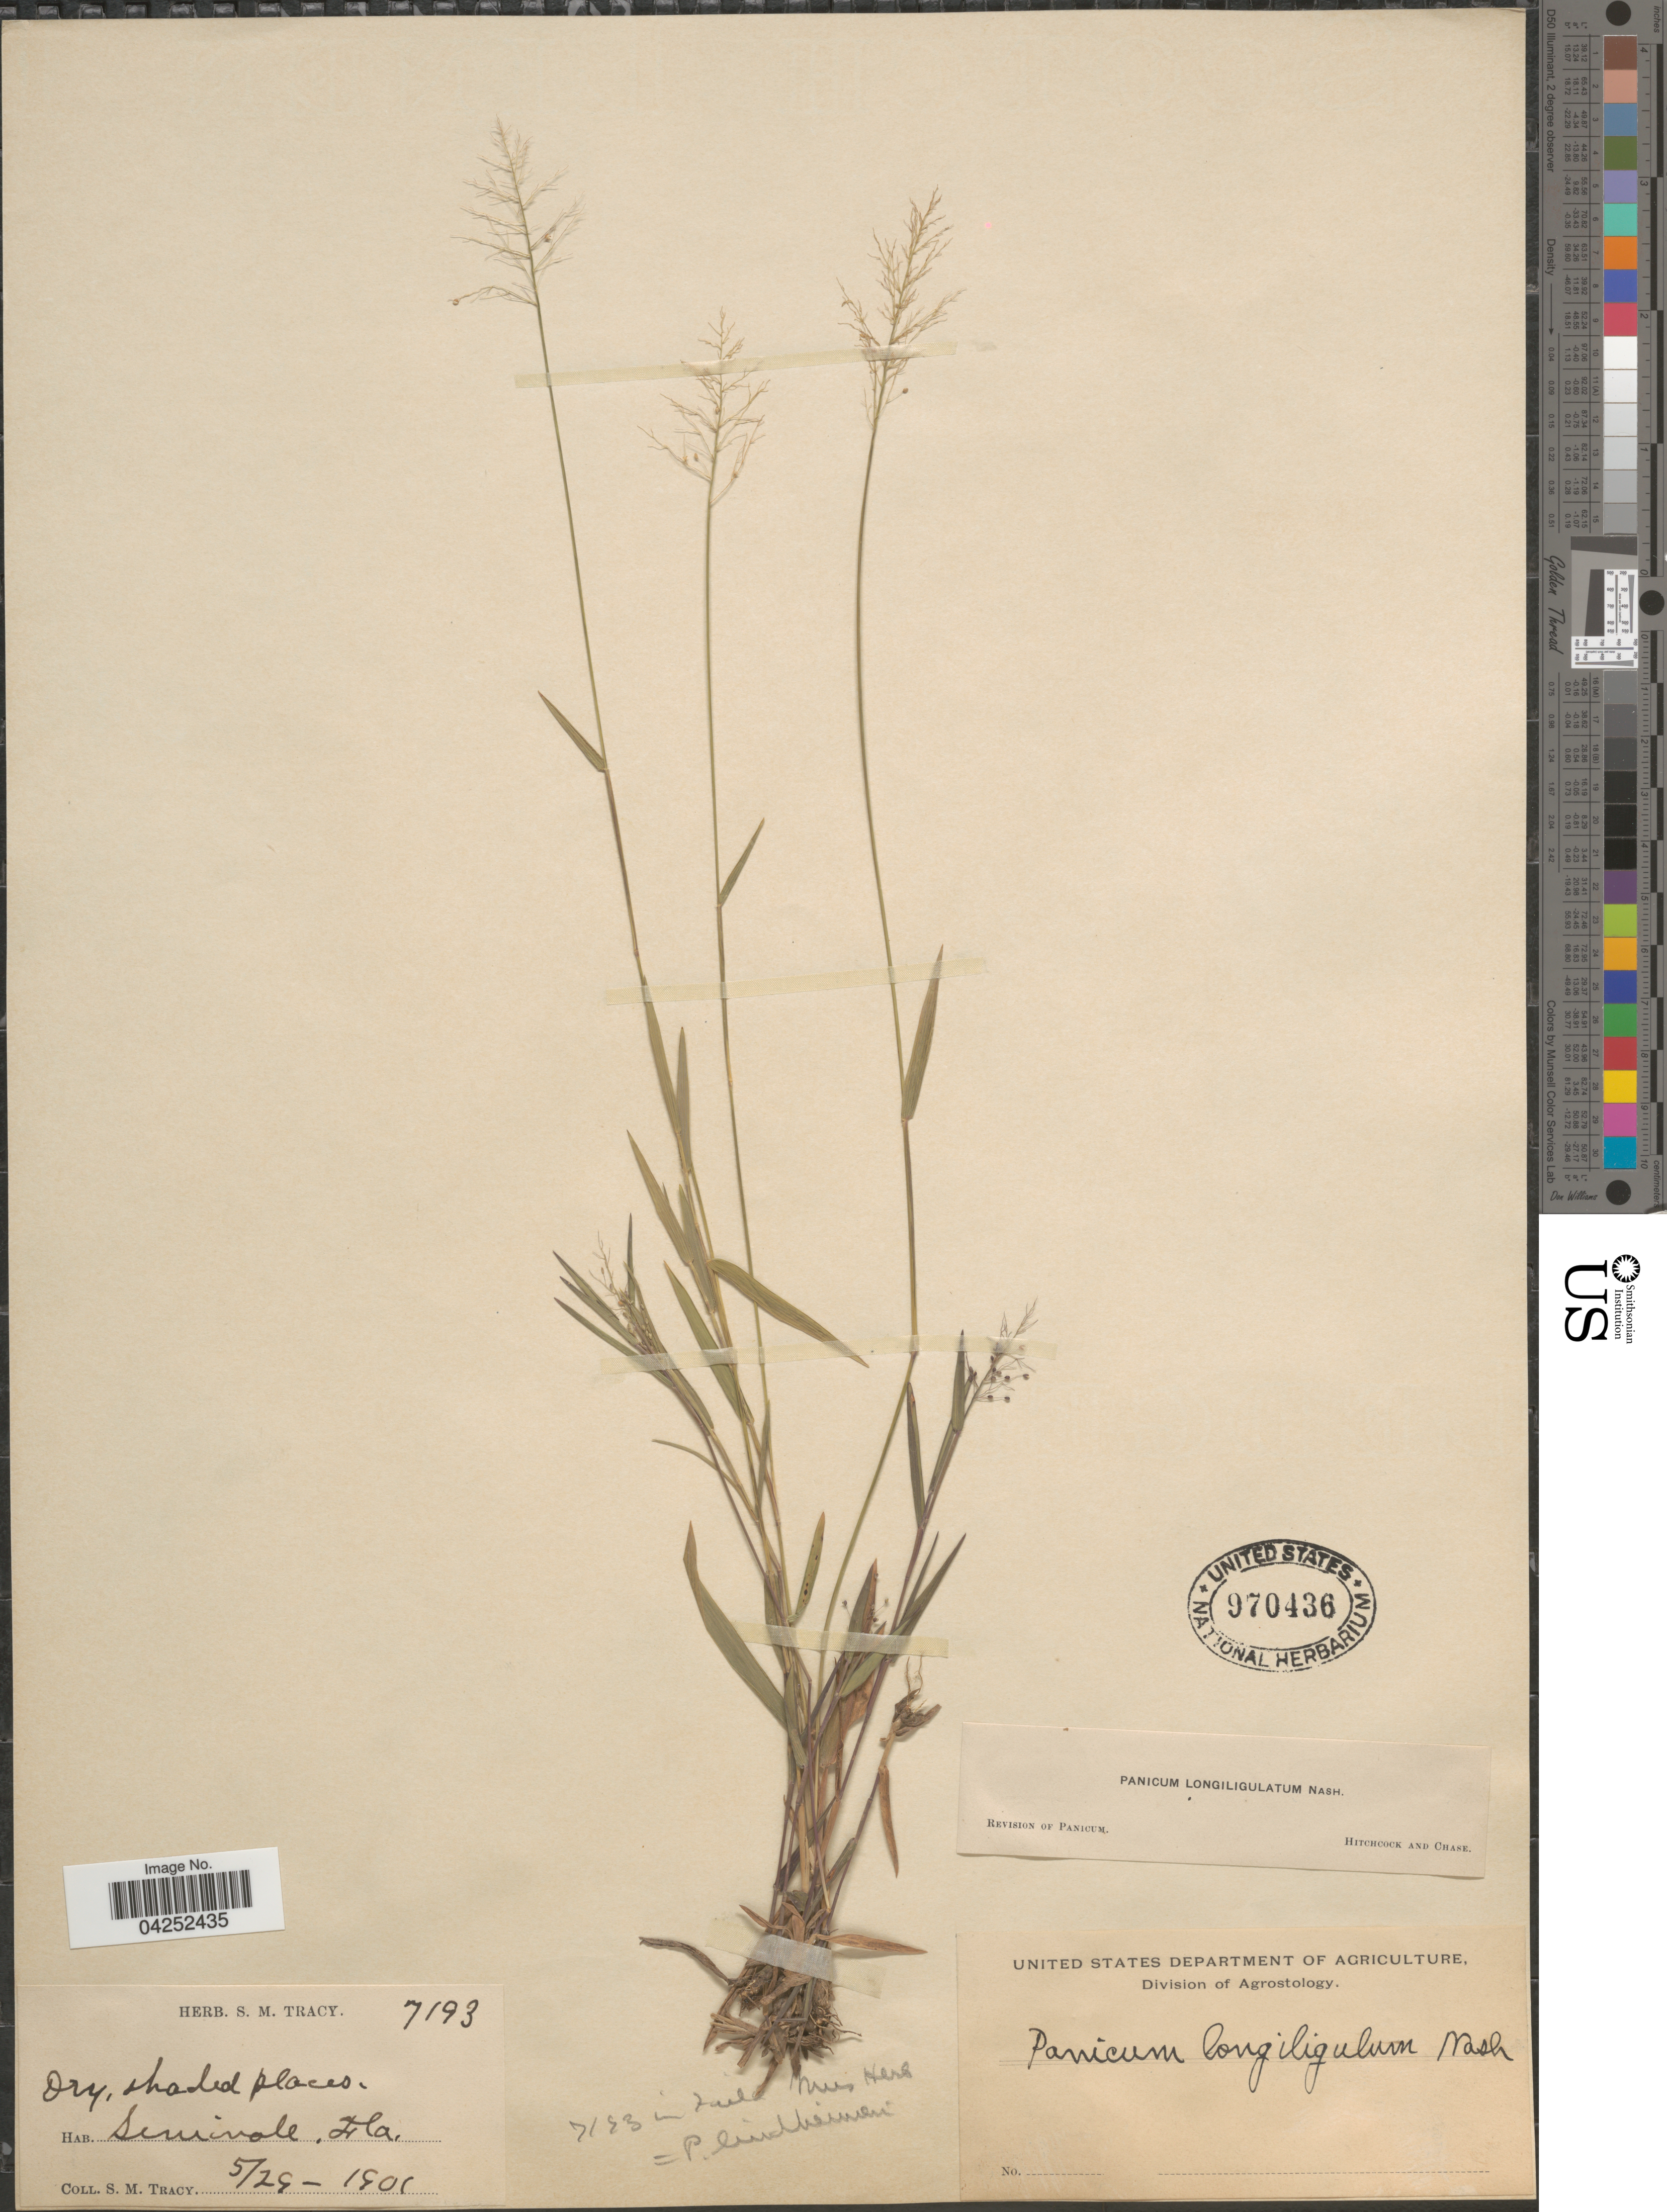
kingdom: Plantae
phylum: Tracheophyta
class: Liliopsida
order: Poales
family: Poaceae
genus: Dichanthelium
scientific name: Dichanthelium bicknellii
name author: (Nash) LeBlond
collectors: S. M. Tracy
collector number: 7193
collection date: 1901-05-29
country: United States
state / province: Florida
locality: Seminole.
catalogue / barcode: US 970436